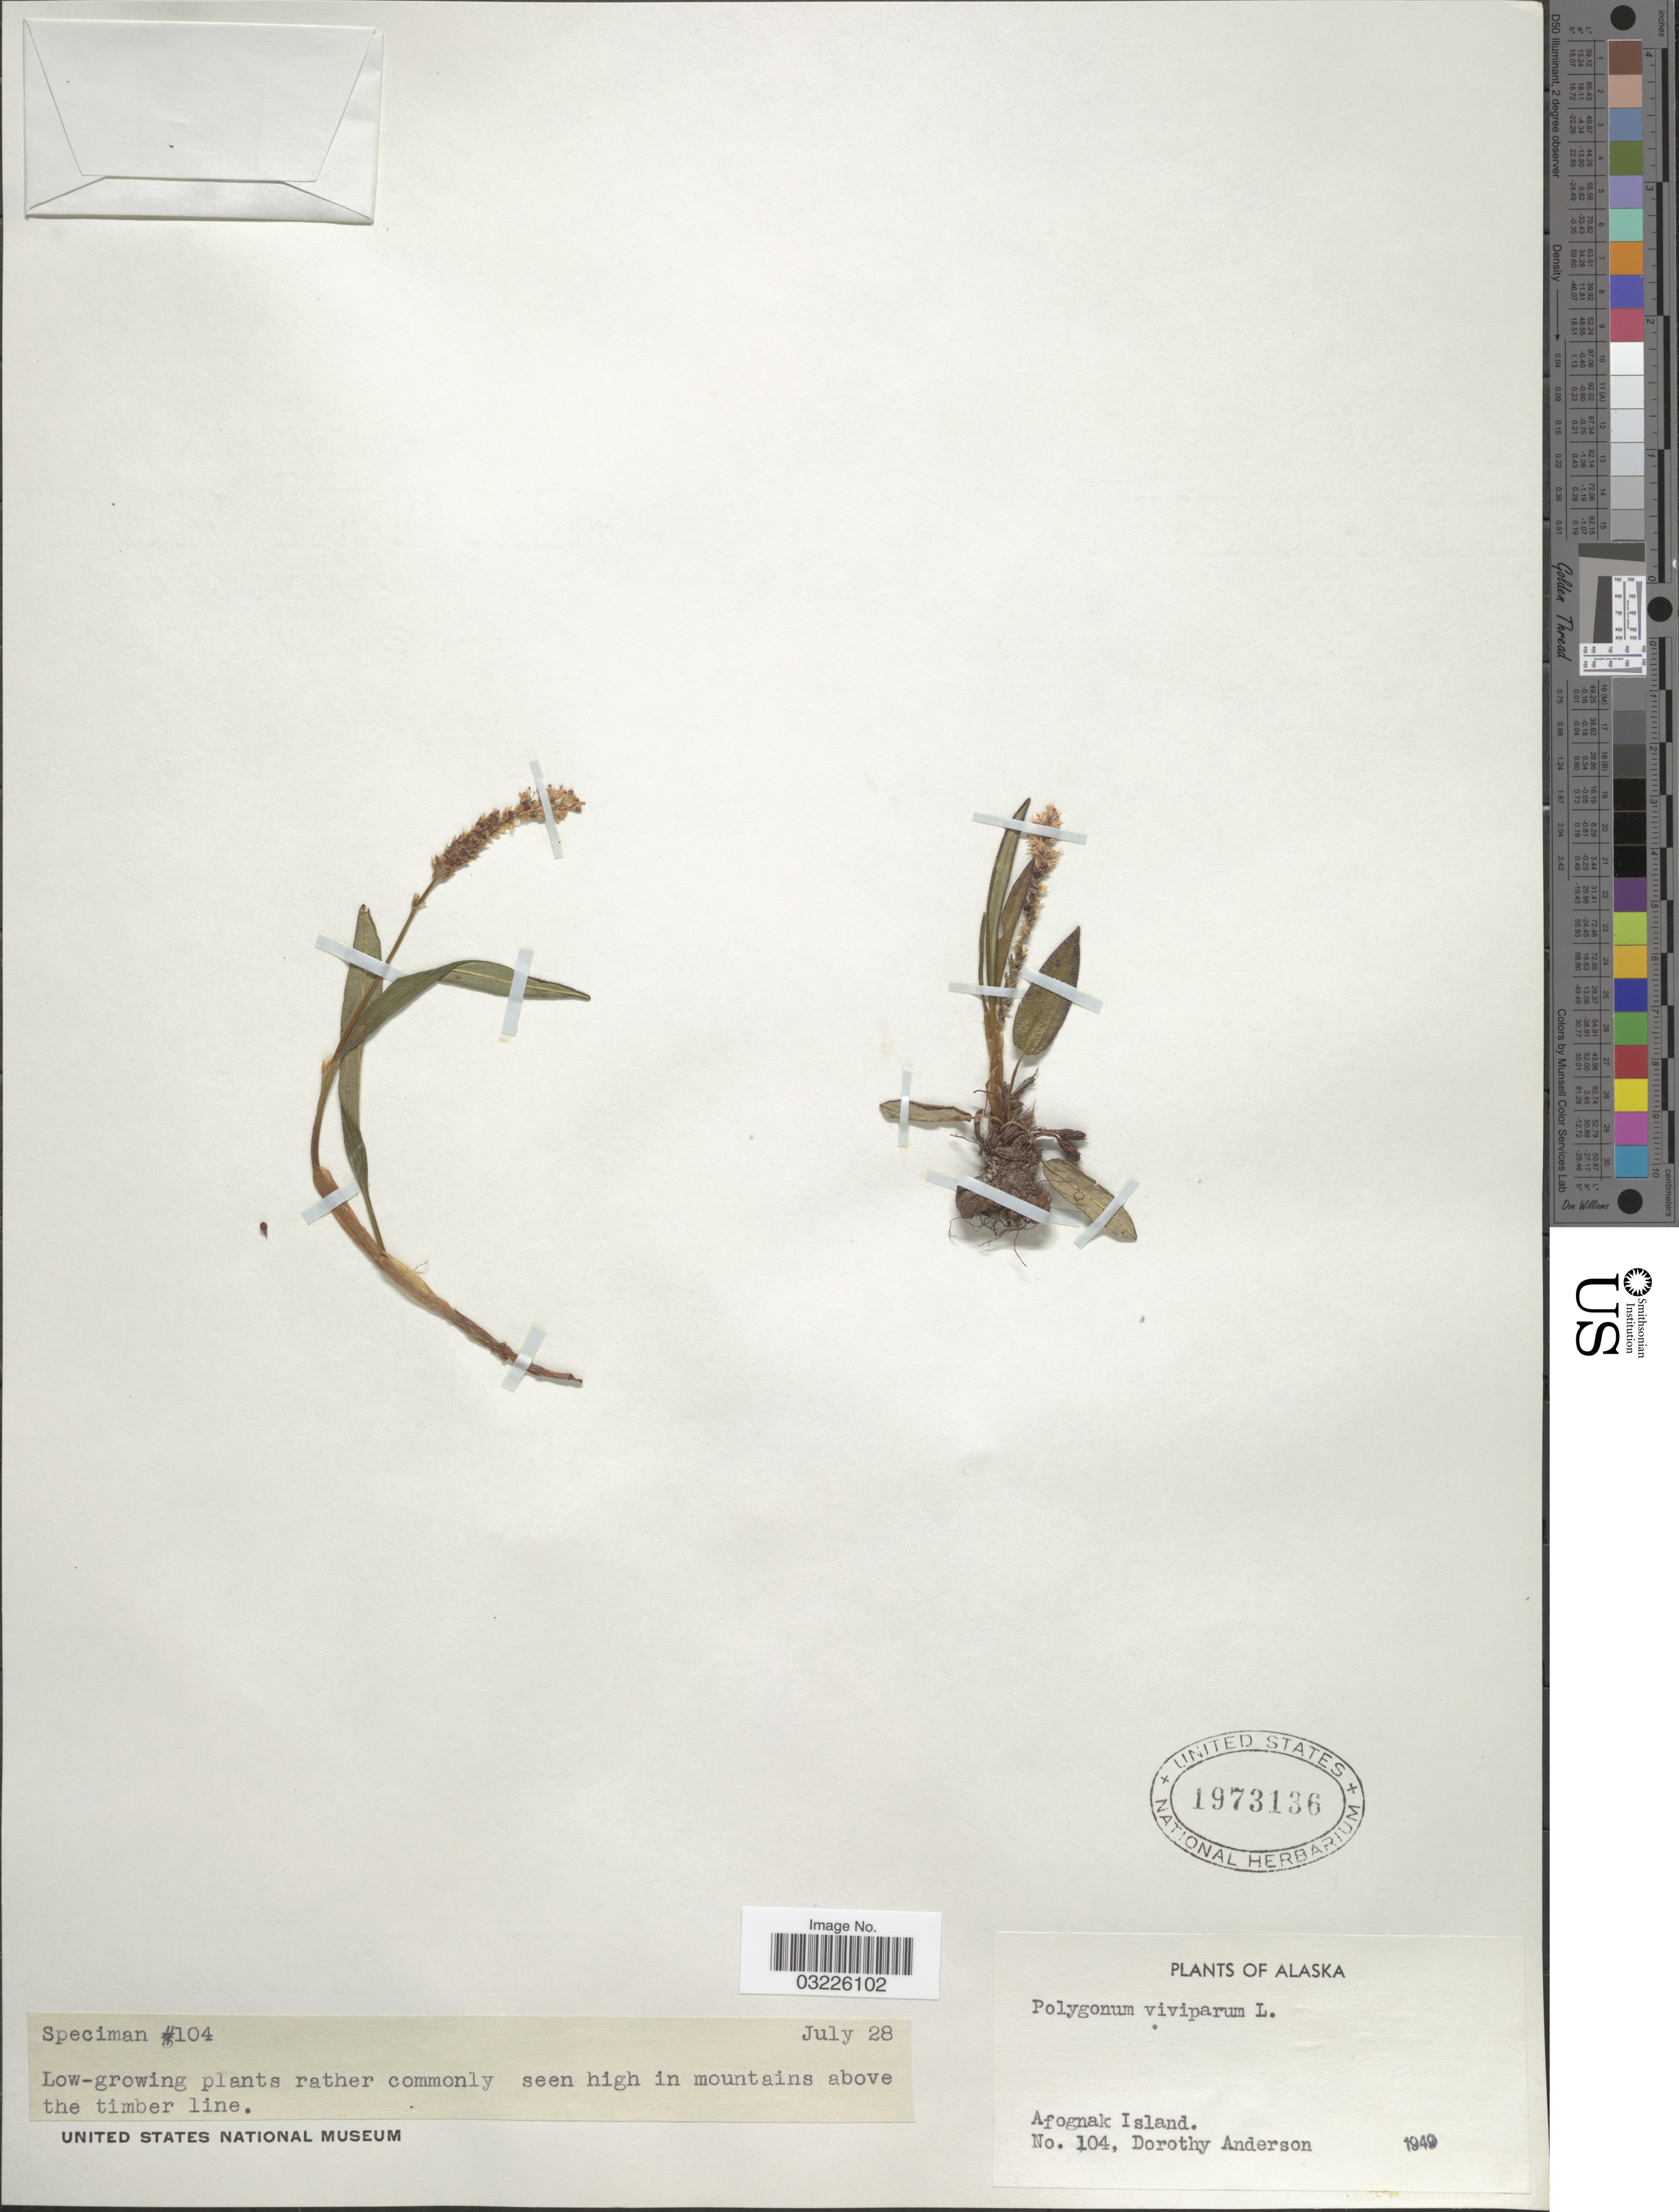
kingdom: Plantae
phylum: Tracheophyta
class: Magnoliopsida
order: Caryophyllales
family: Polygonaceae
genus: Bistorta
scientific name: Bistorta vivipara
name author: (L.) Delarbre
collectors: D. Anderson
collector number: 104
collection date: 1949-07-28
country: United States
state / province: Alaska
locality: Afognak Island.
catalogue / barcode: US 1973136